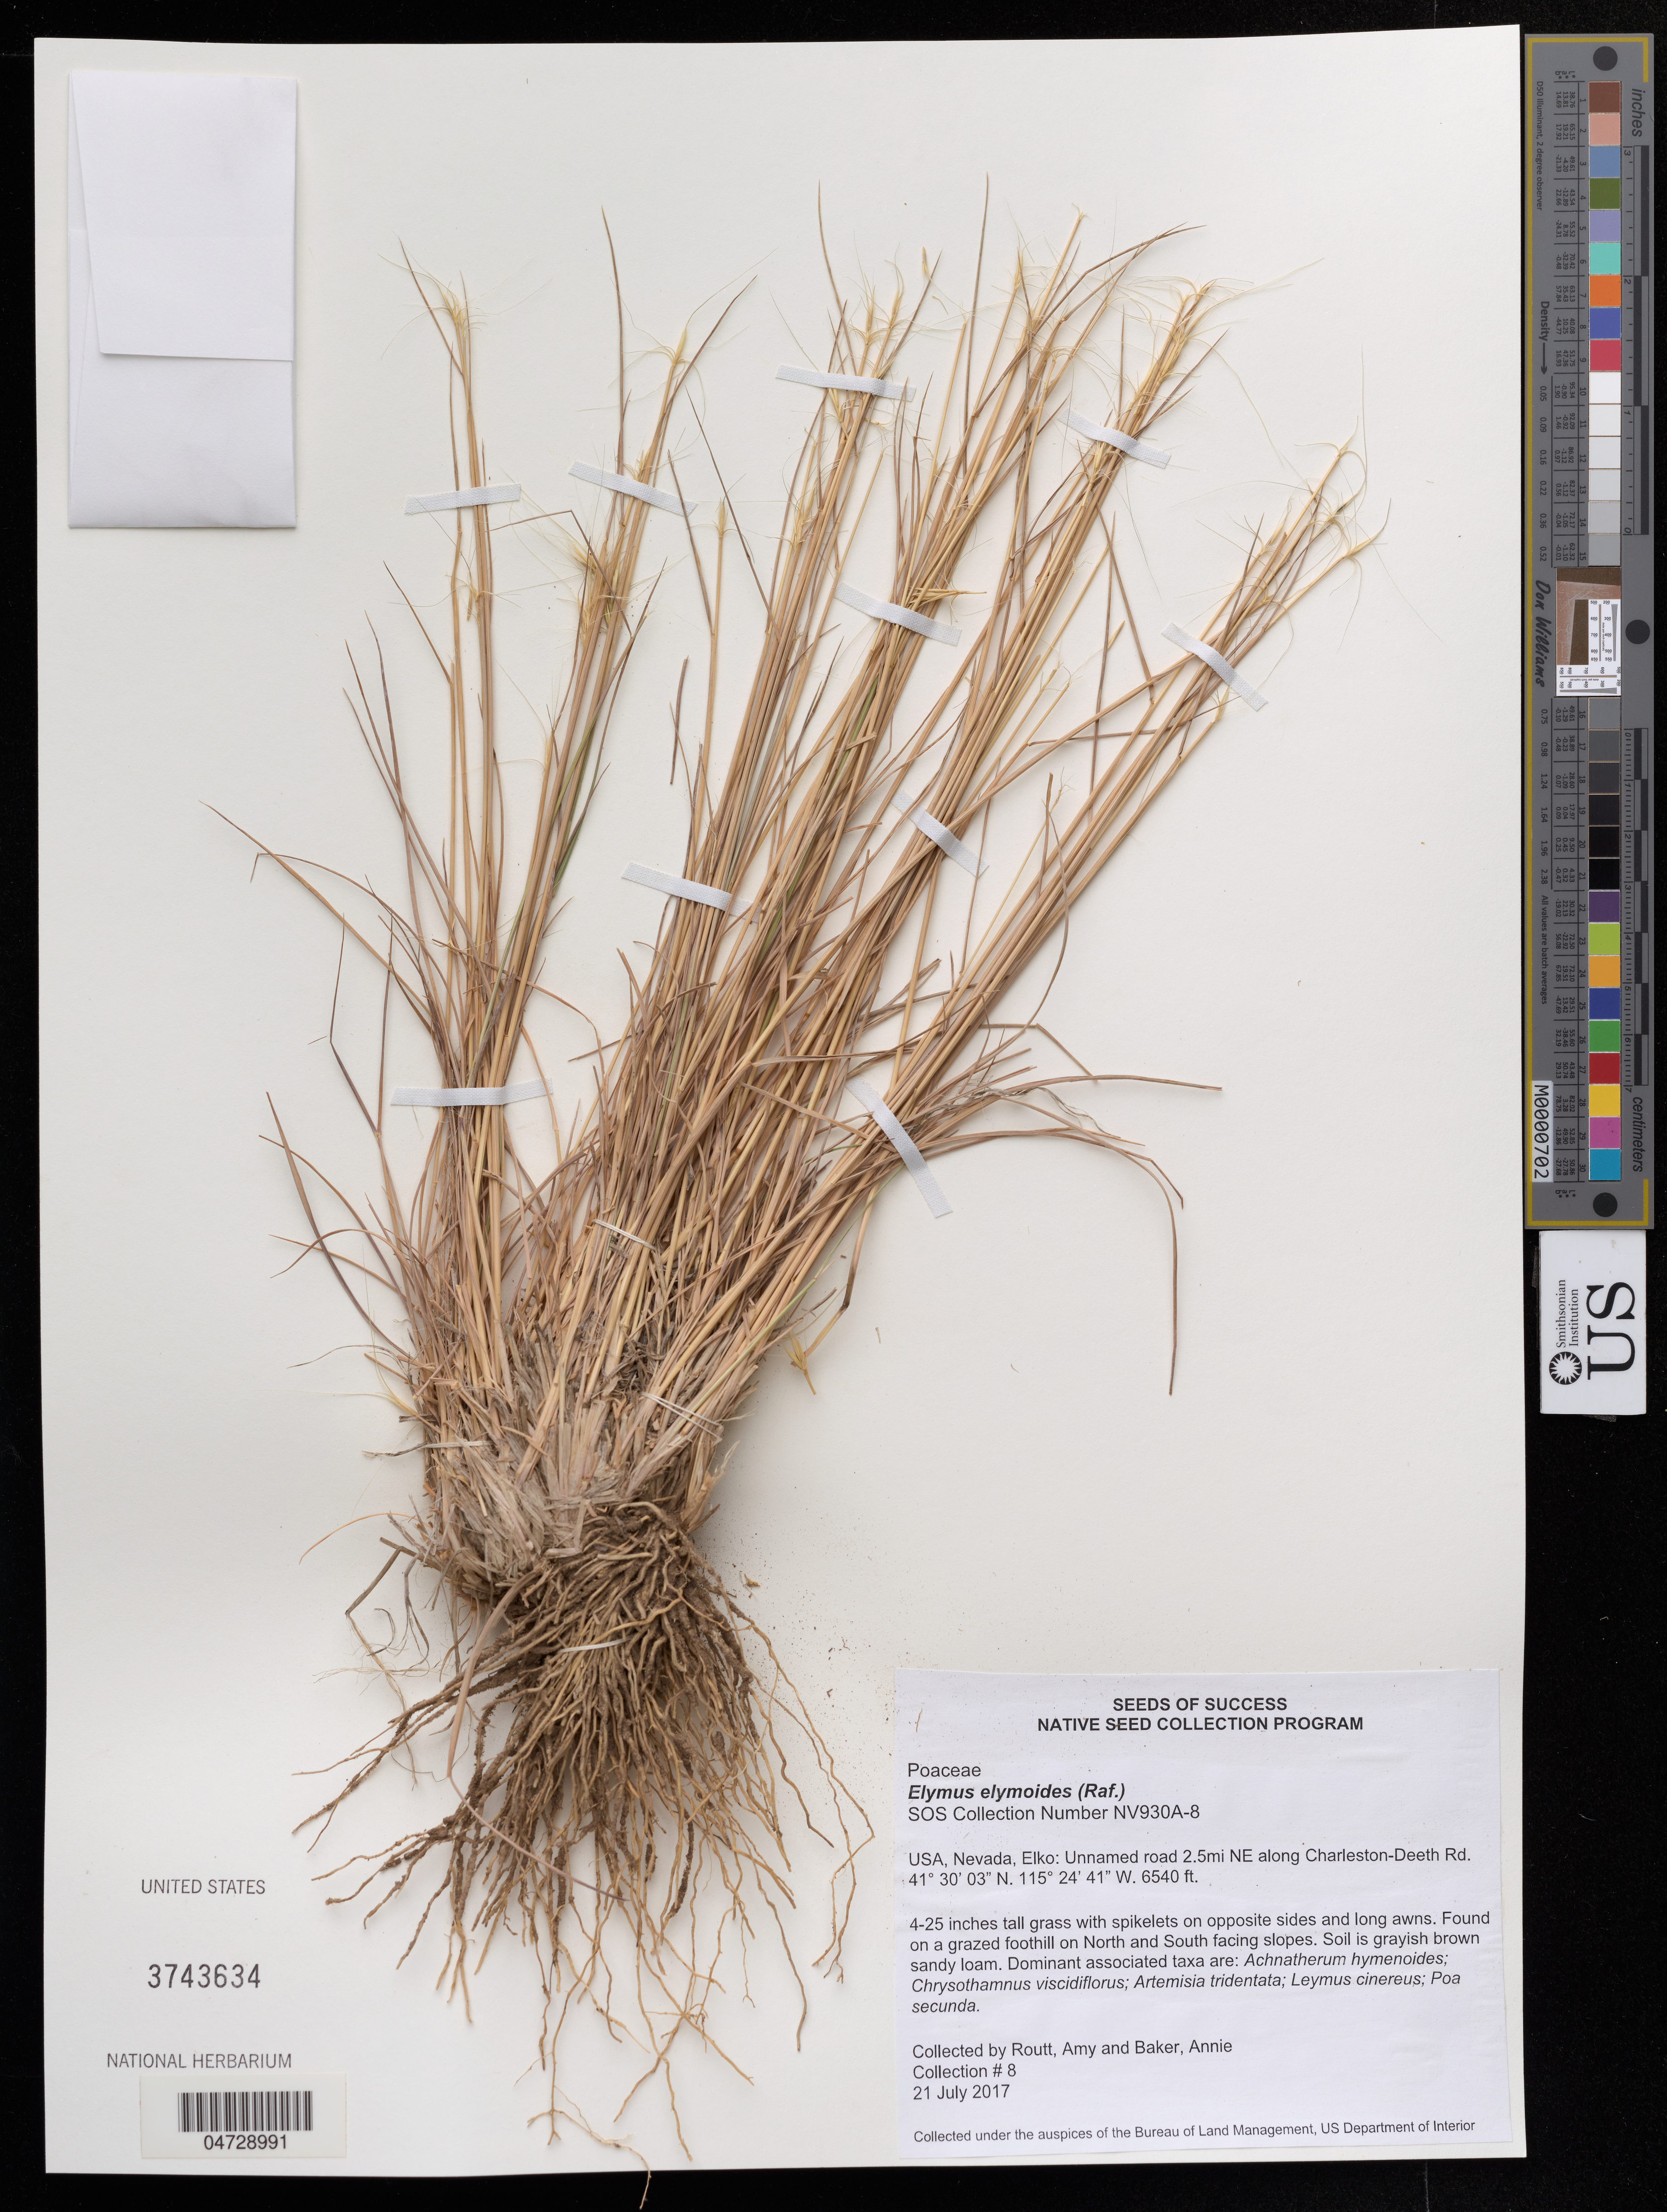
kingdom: Plantae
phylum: Tracheophyta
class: Liliopsida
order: Poales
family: Poaceae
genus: Elymus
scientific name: Elymus elymoides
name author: (Raf.) Swezey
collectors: A. Routt & A. Baker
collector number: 8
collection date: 2017-07-21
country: United States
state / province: Nevada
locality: Elko: Unnamed road 2.5mi NE along Charleson-Deeth Rd.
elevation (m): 1993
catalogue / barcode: US 3743634